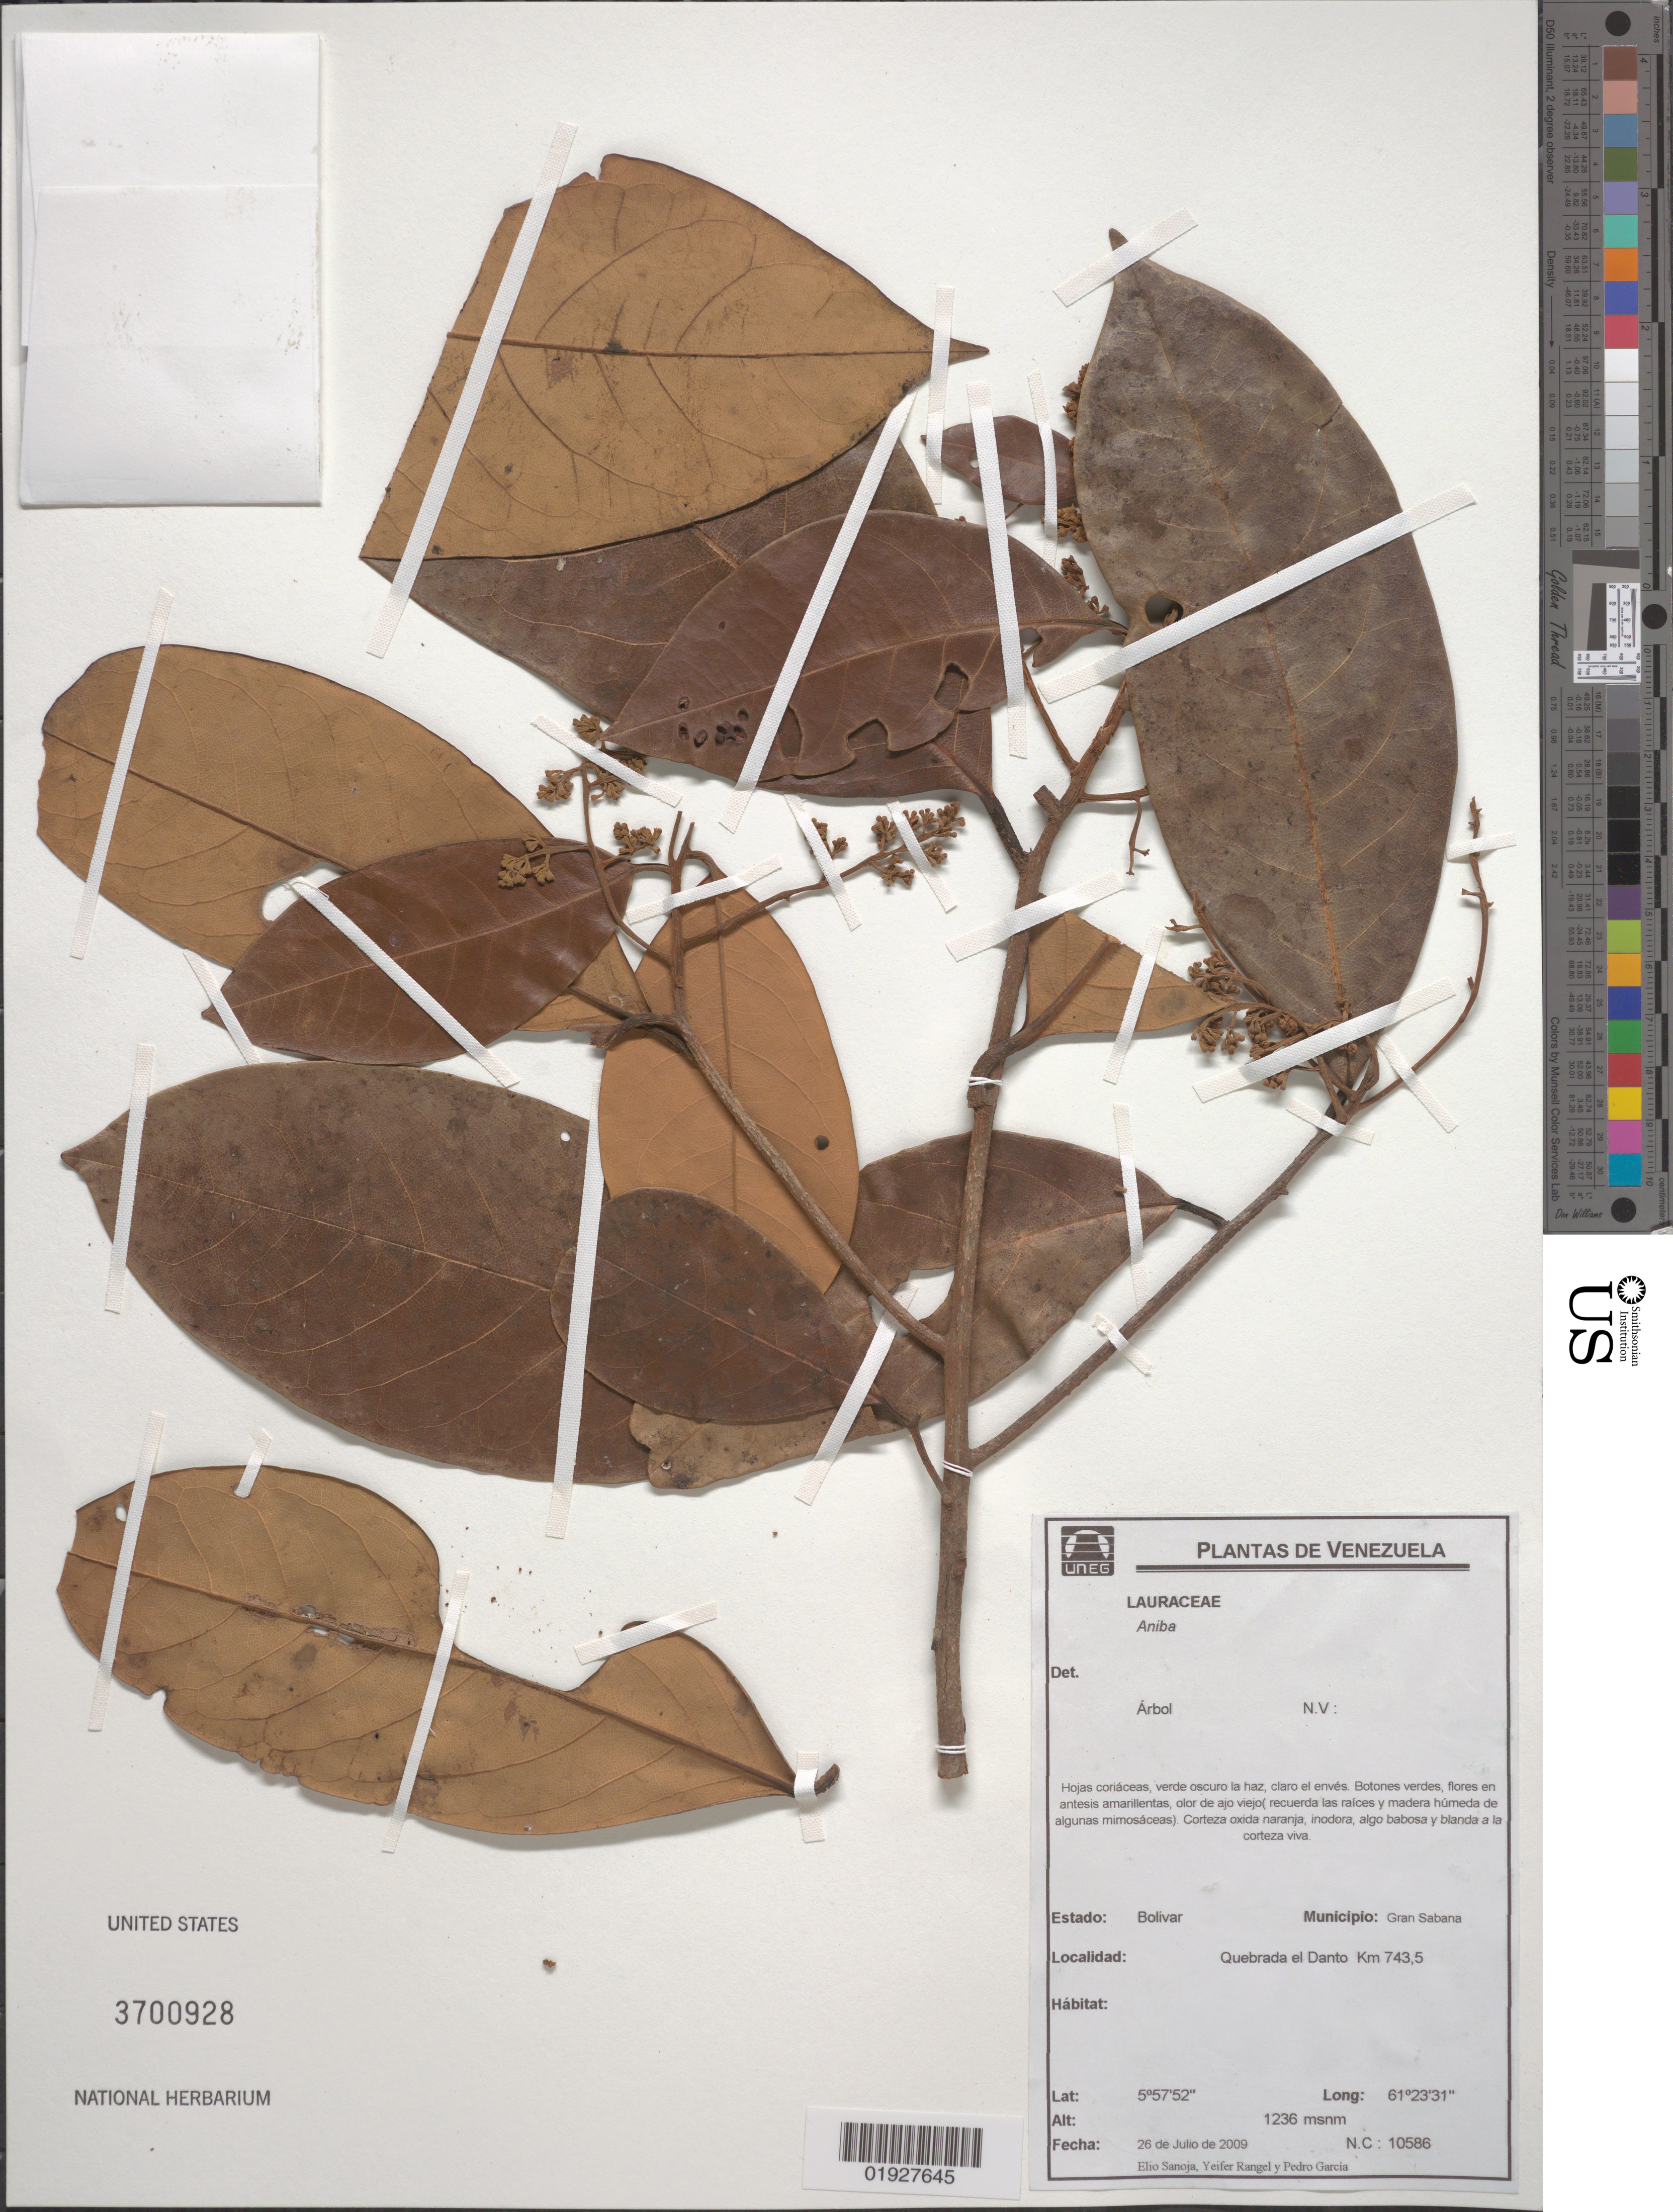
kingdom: Plantae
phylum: Tracheophyta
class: Magnoliopsida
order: Laurales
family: Lauraceae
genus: Aniba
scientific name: Aniba sp.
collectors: E. Sanoja, Y. Rangel & P. García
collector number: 10586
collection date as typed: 26 July 2009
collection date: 2009-07-26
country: Venezuela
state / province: Bolivar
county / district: Gran Sabana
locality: Quebrada el Danto Km 743.5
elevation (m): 1236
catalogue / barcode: US 3700928